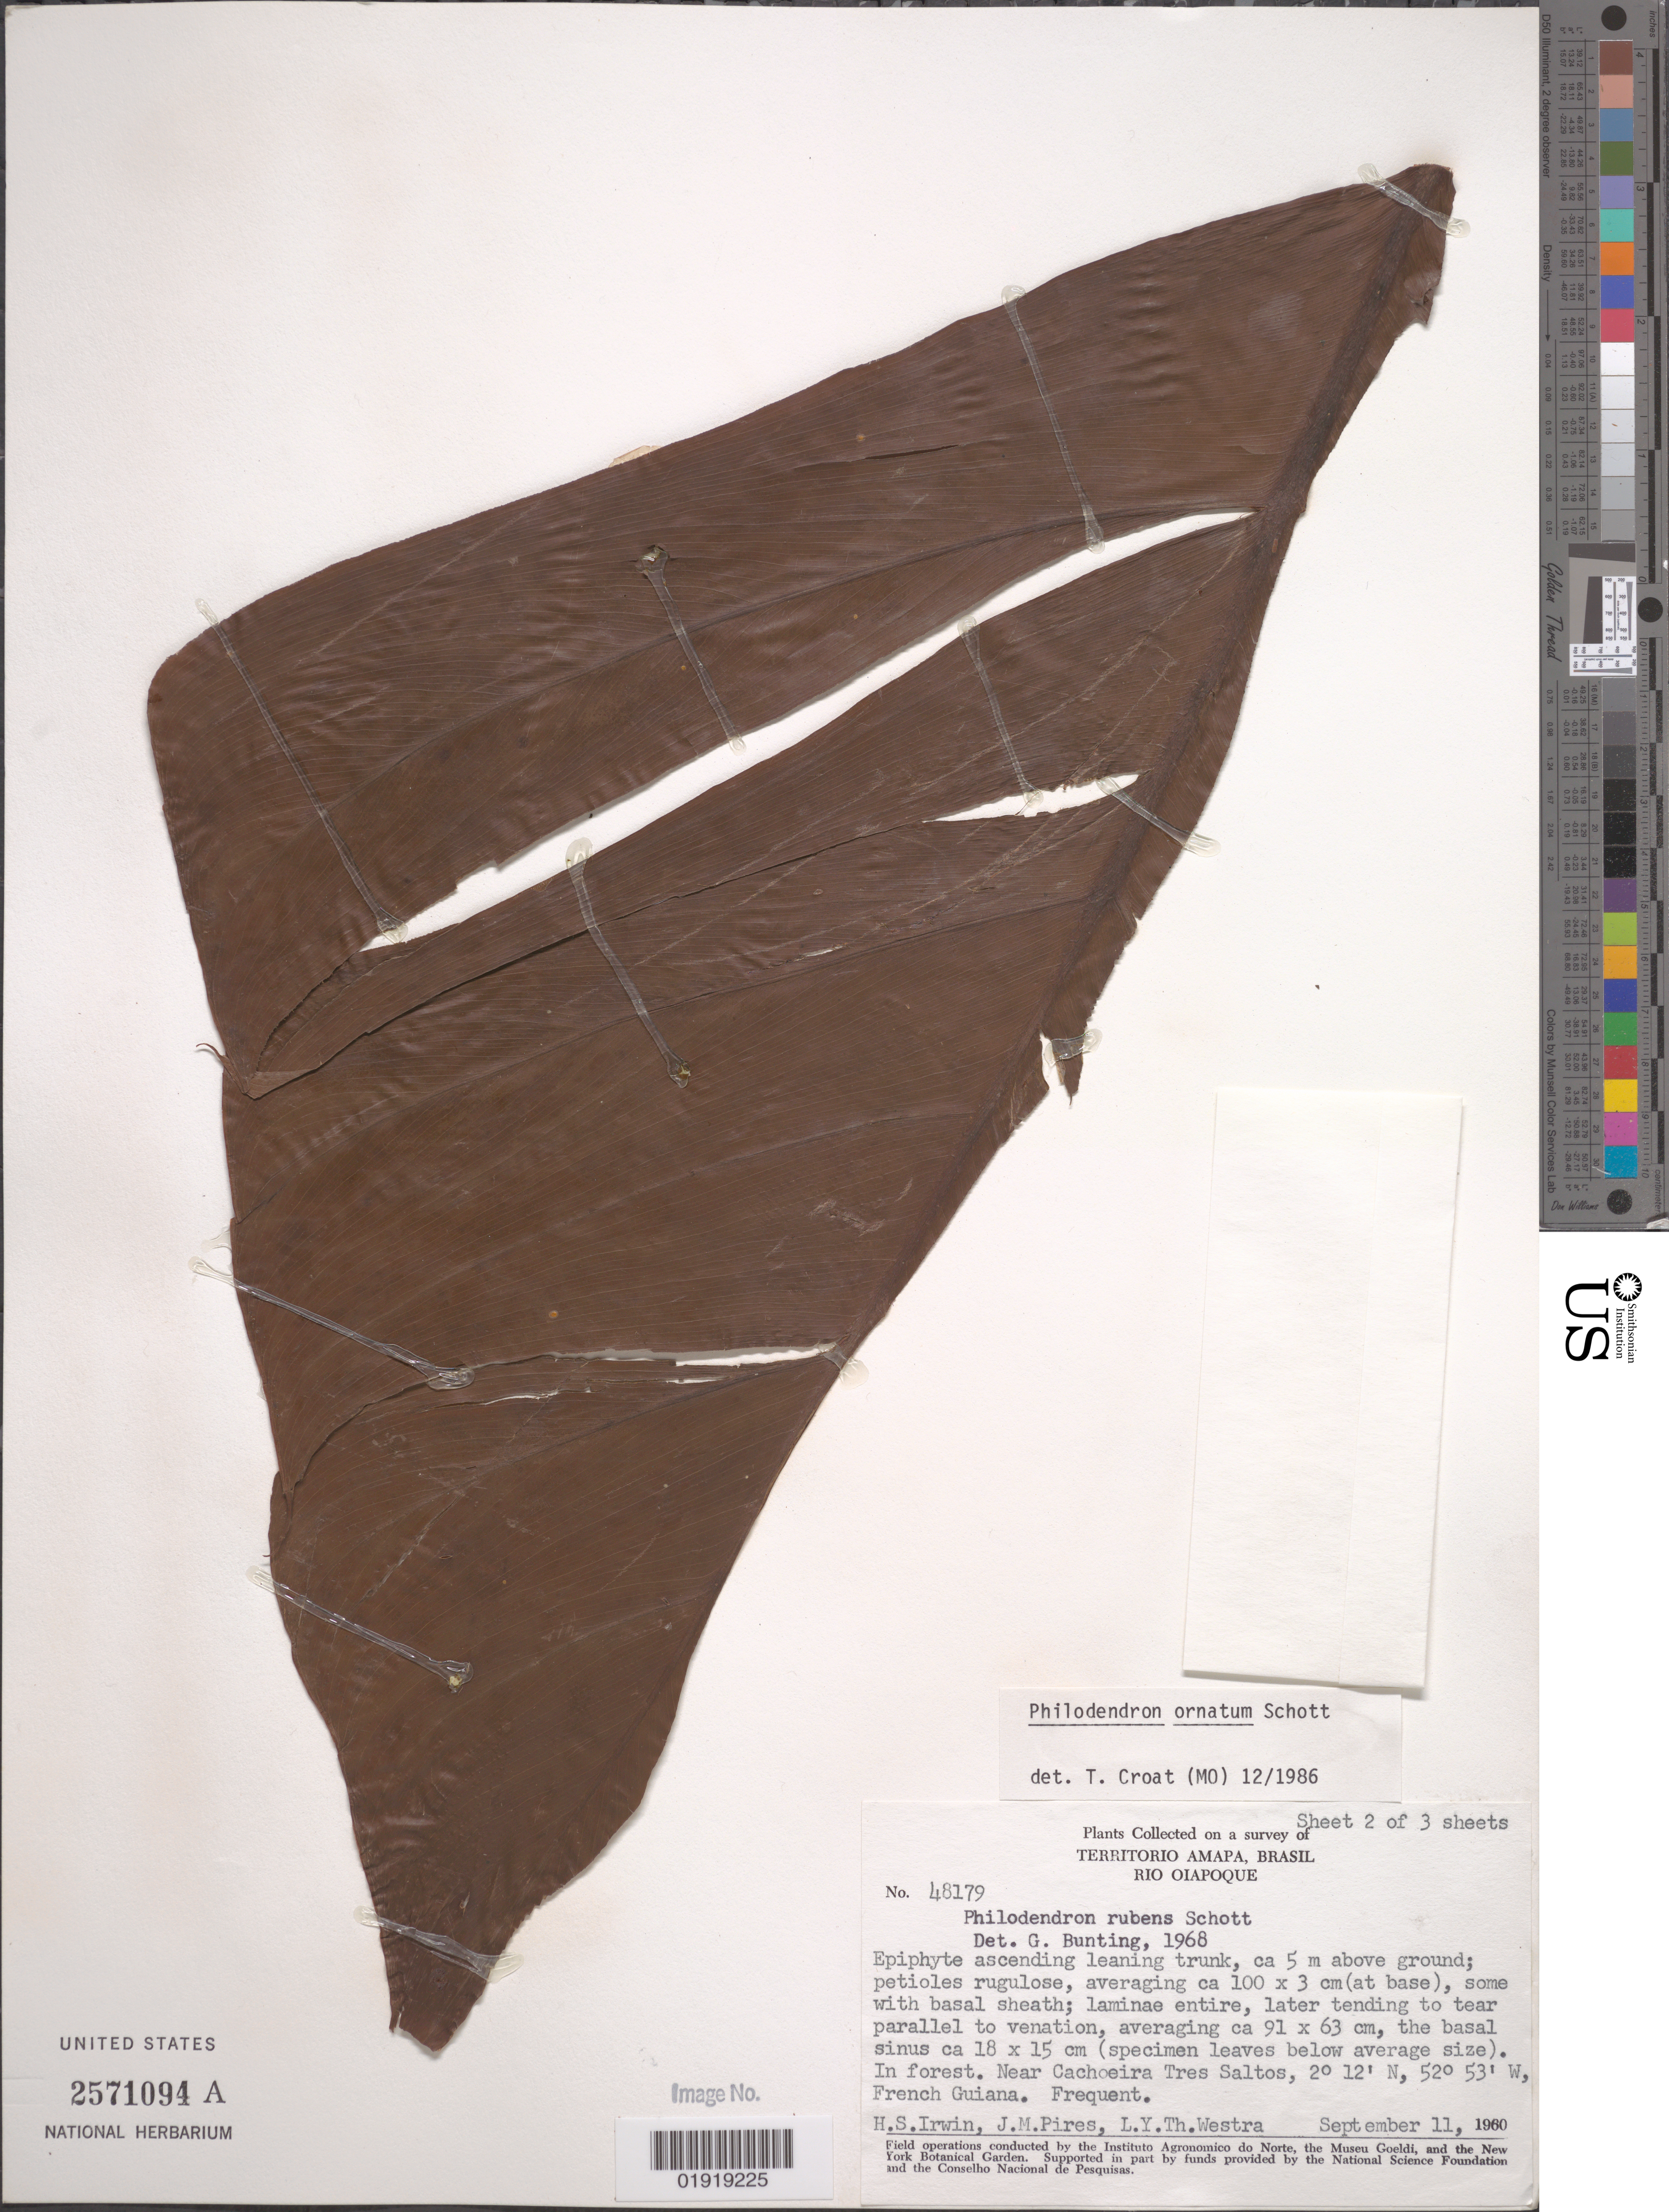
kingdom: Plantae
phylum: Tracheophyta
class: Liliopsida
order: Alismatales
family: Araceae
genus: Philodendron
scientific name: Philodendron ornatum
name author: Schott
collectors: H. Irwin, J. M. Pires & L. Y. T. Westra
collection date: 1960-09-11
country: French Guiana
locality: Near Cachoeira Tres Saltos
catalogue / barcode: US 2571094A